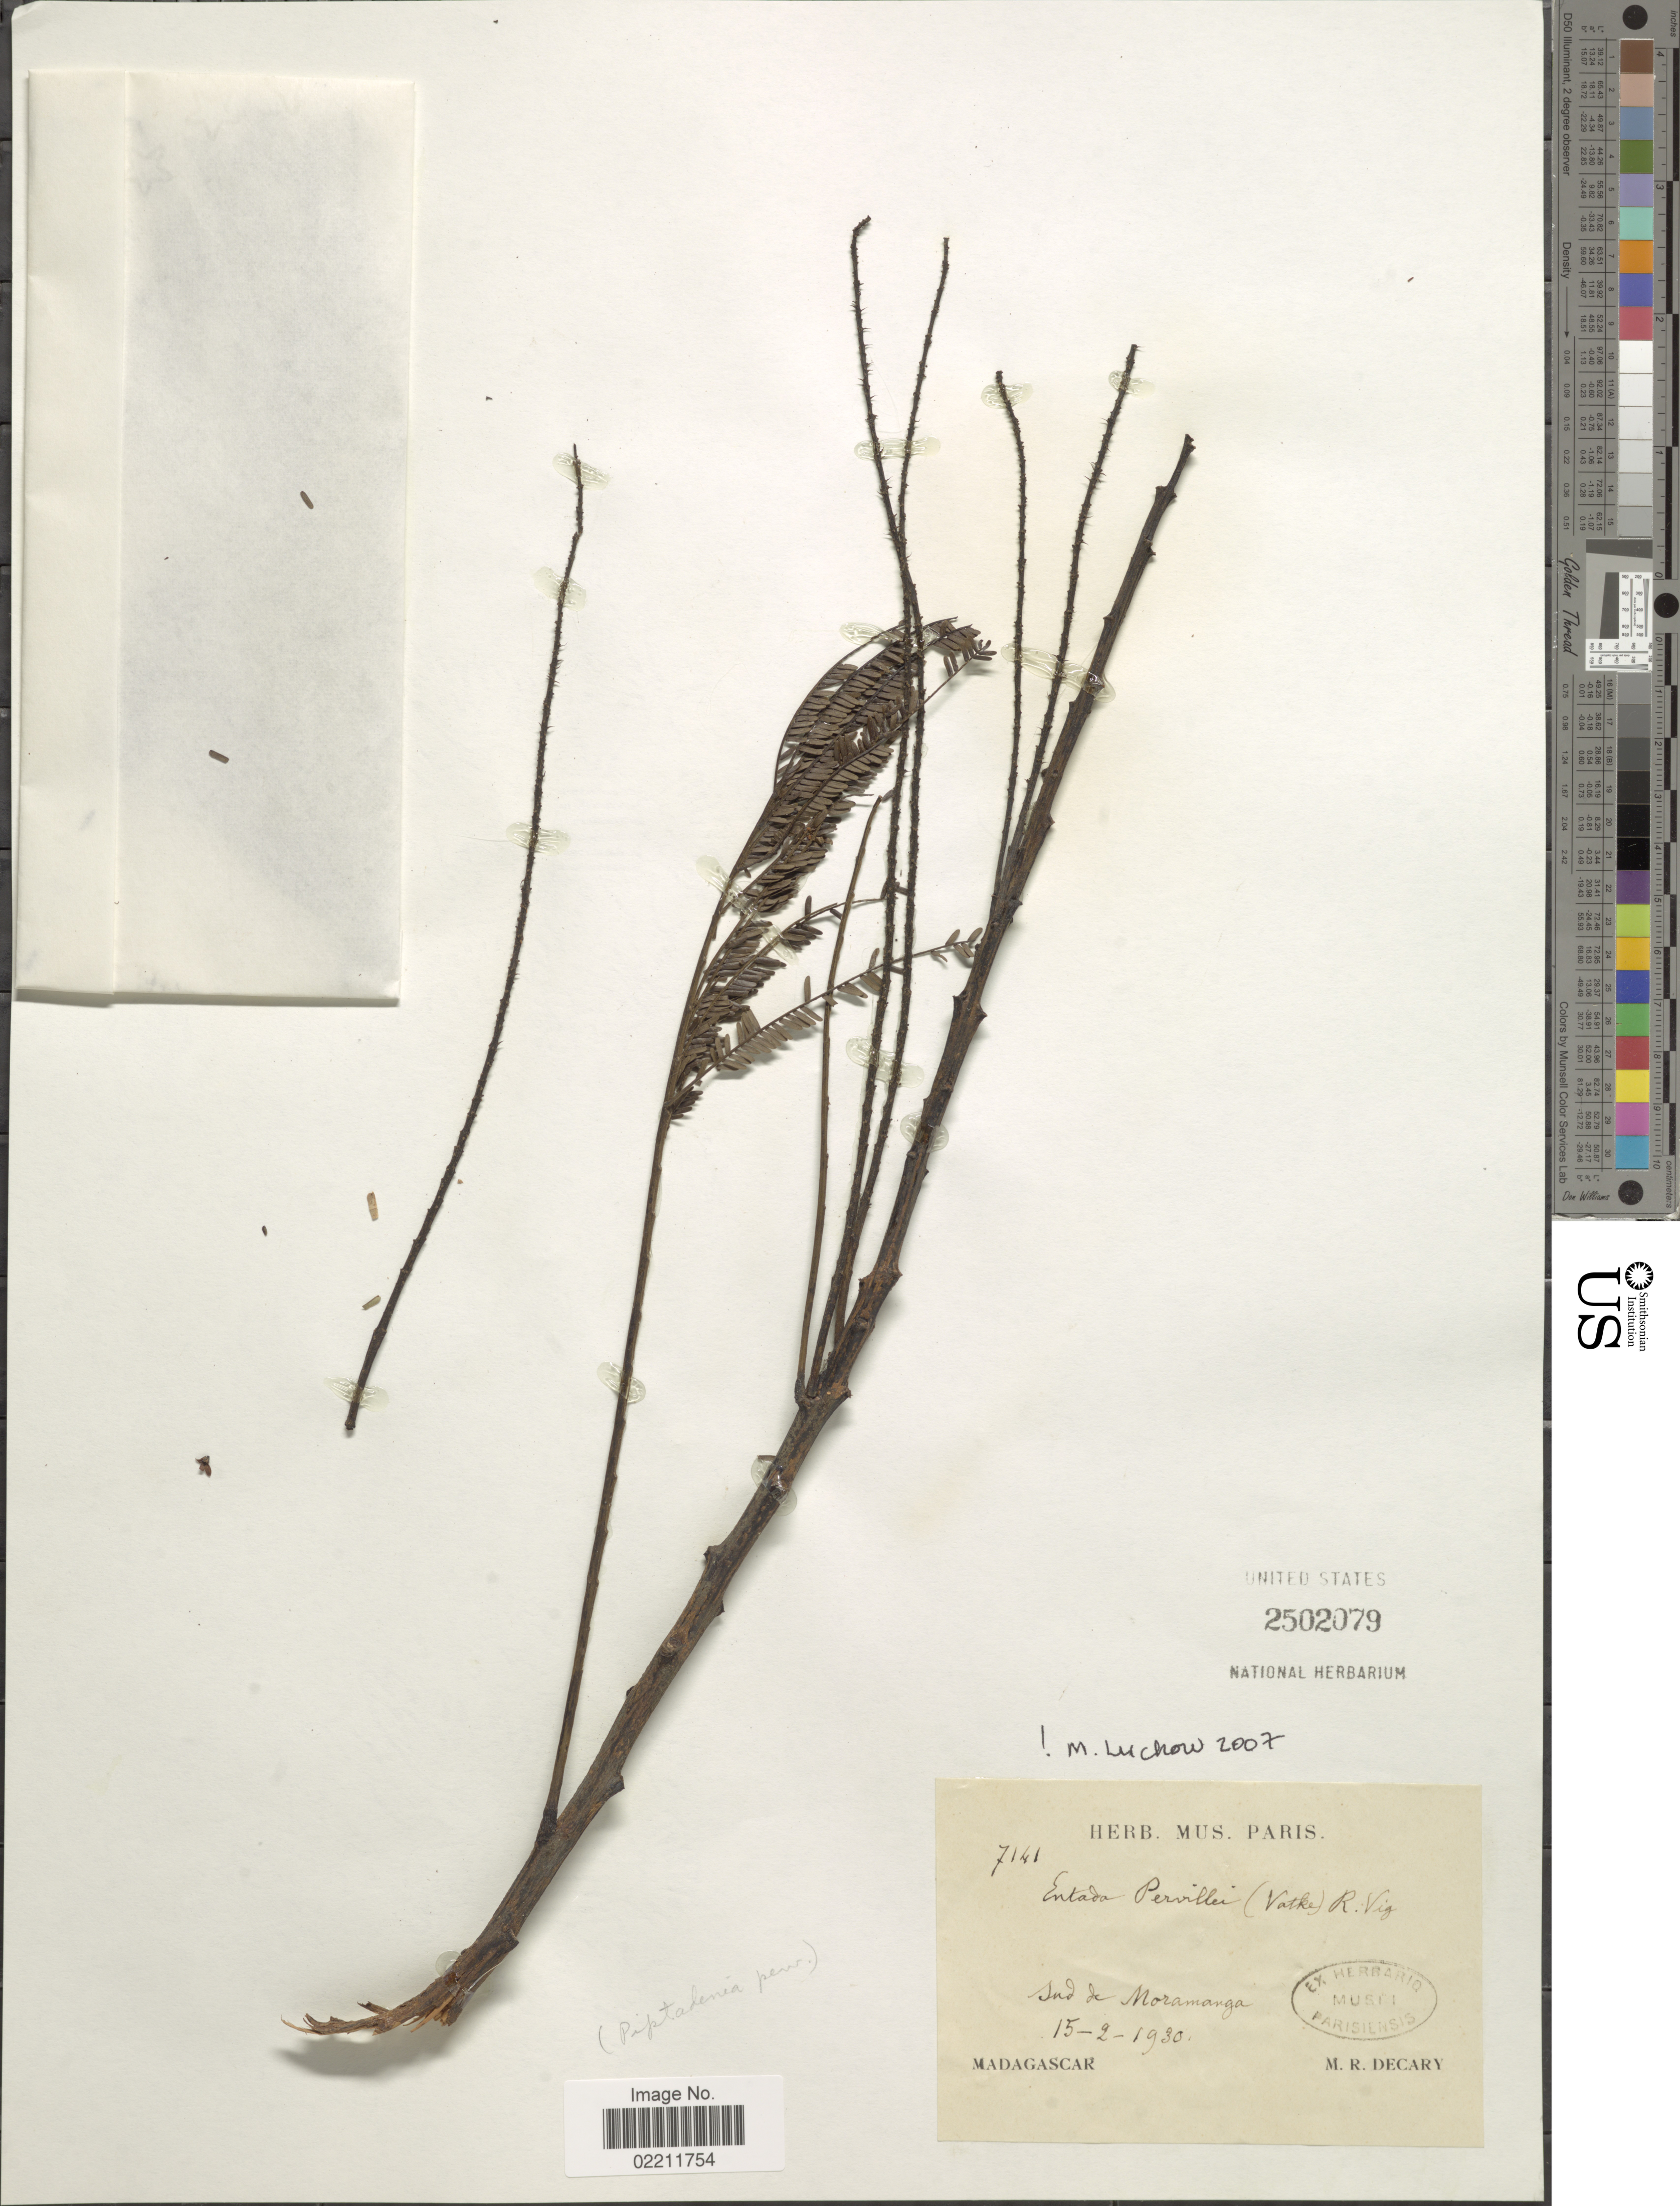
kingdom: Plantae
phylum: Tracheophyta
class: Magnoliopsida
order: Fabales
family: Fabaceae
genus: Entada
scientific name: Entada pervillei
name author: (Vatke) R. Vig.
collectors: R. Decary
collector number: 7141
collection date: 1930-02-15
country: Madagascar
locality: Sud de Moramanga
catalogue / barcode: US 2502079